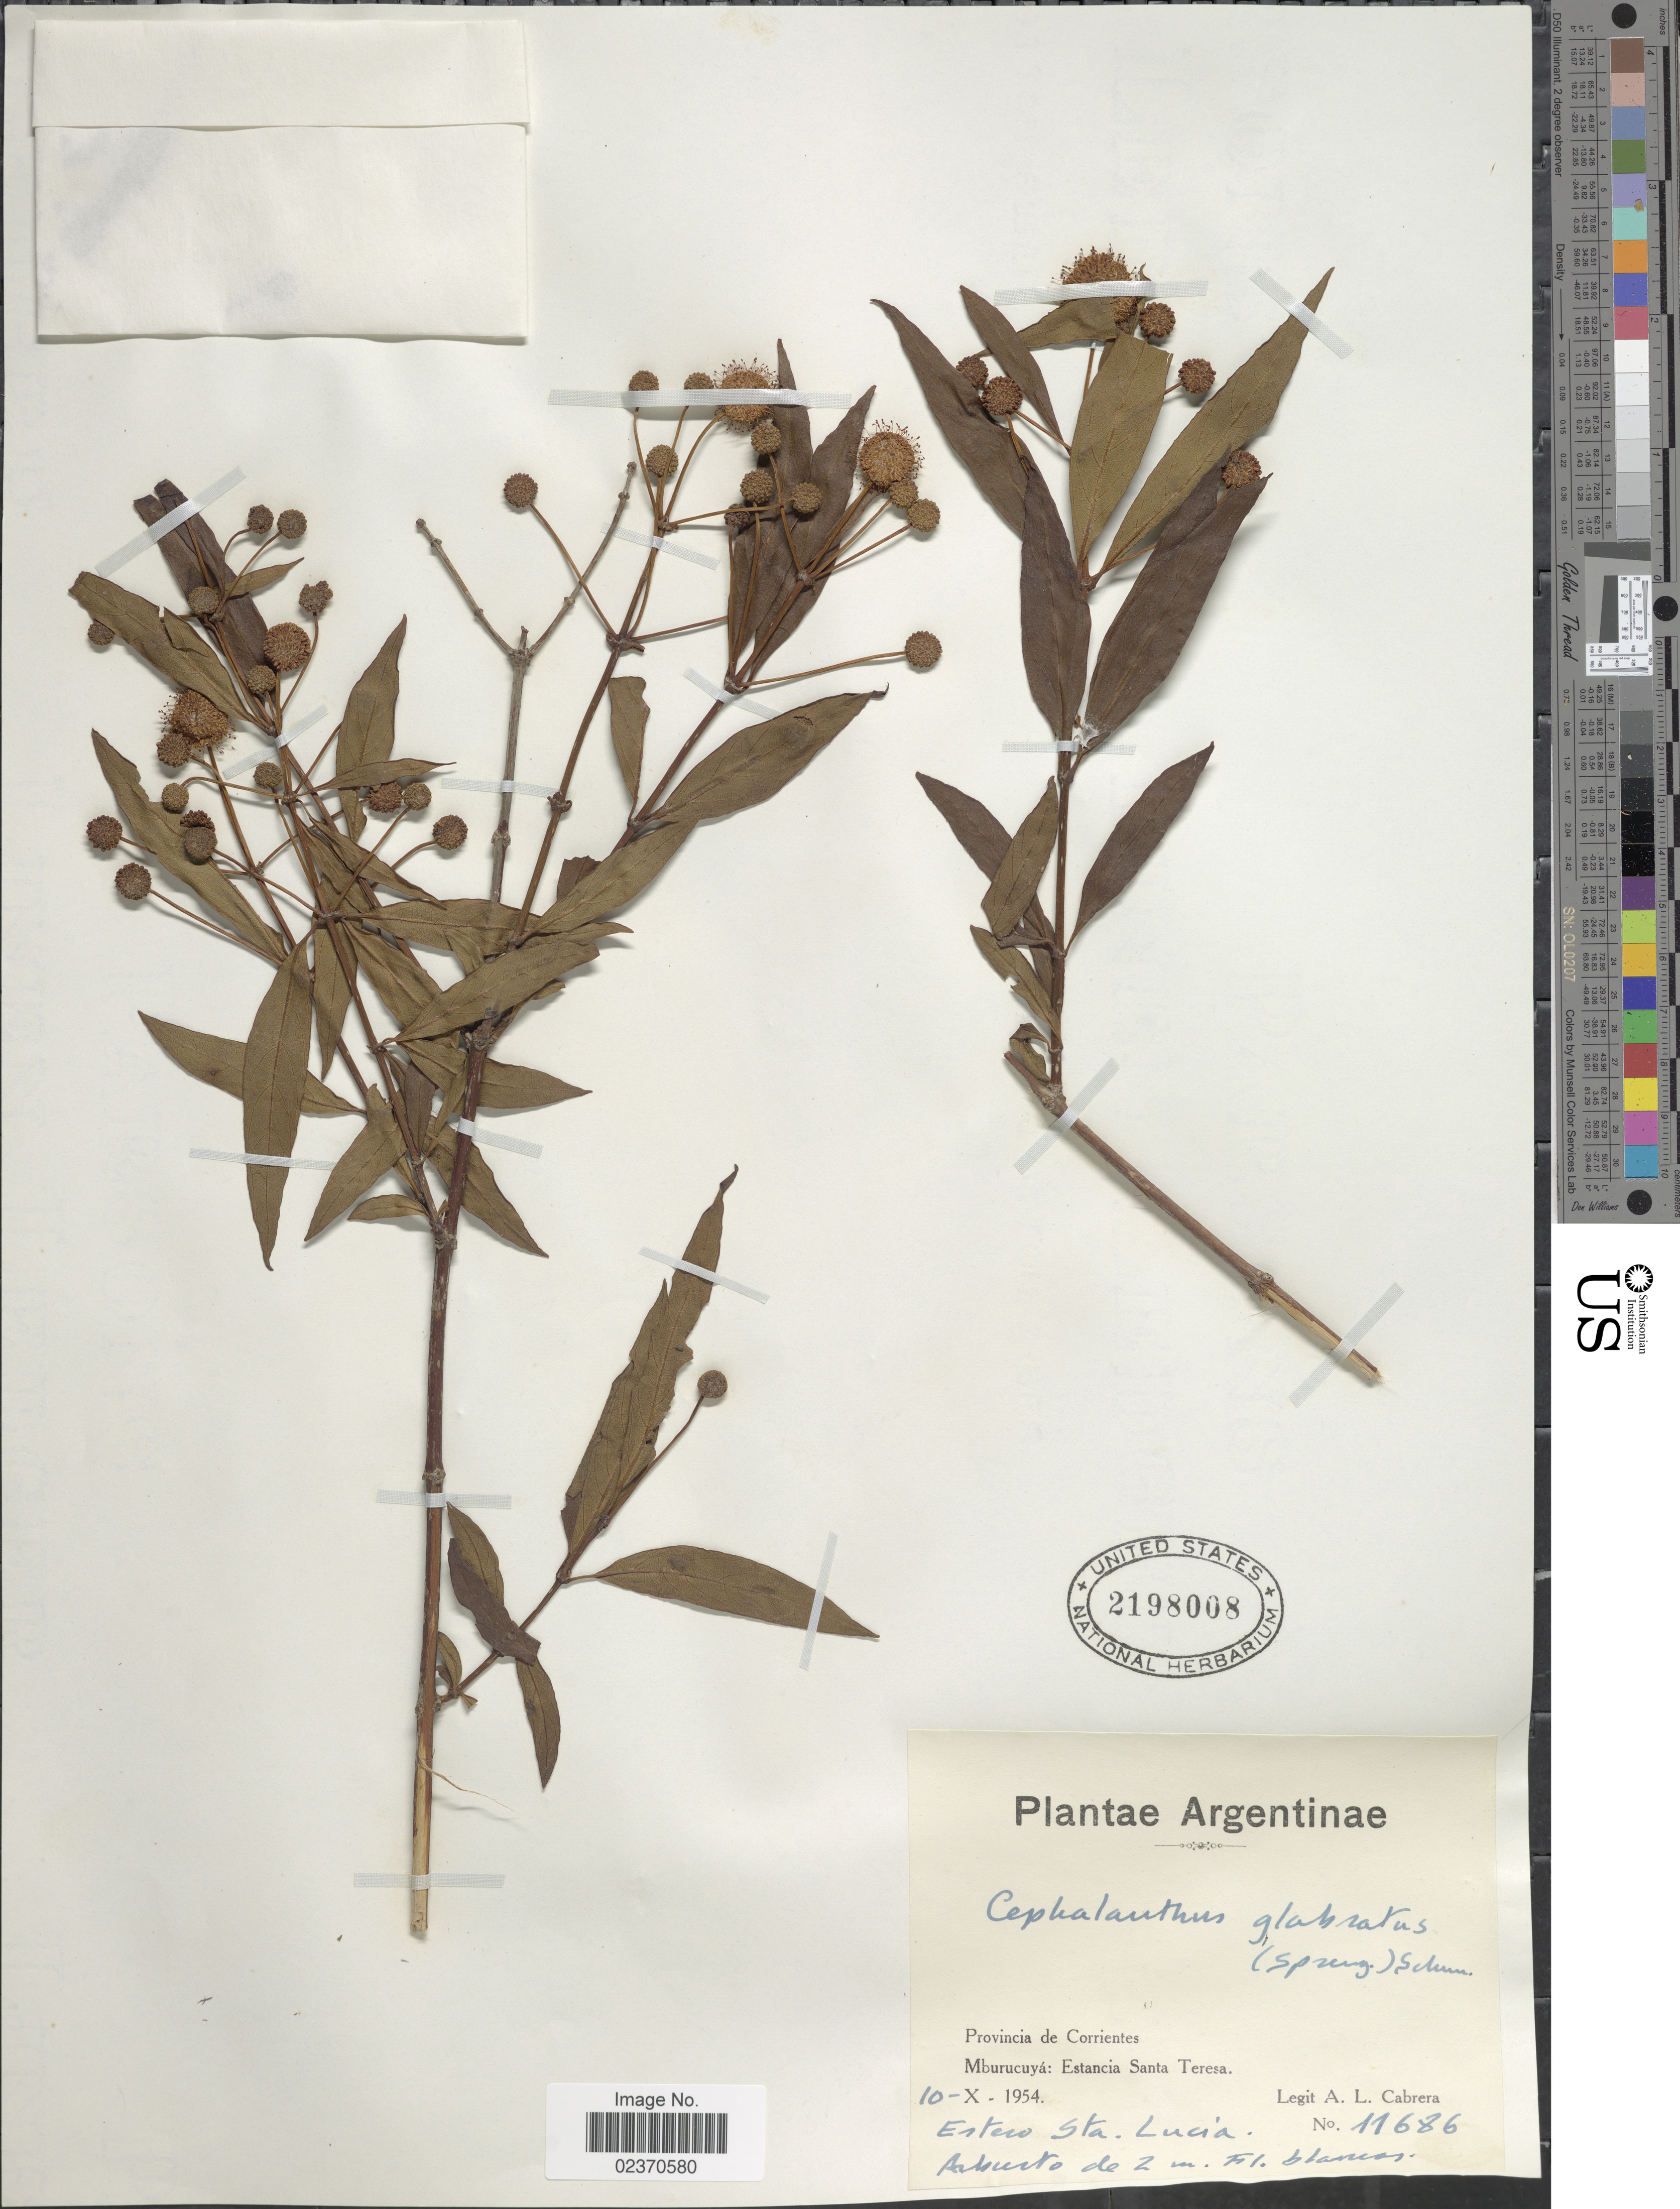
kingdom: Plantae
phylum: Tracheophyta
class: Magnoliopsida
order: Gentianales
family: Rubiaceae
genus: Cephalanthus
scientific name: Cephalanthus glabratus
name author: (Spreng.) K. Schum.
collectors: A. L. Cabrera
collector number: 11686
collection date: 1954-10-10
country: Argentina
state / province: Corrientes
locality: Provincia de Corrientes, Mburucuya: Estancia Santa Teresa, Estero Sta. Lucia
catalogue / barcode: US 2198008